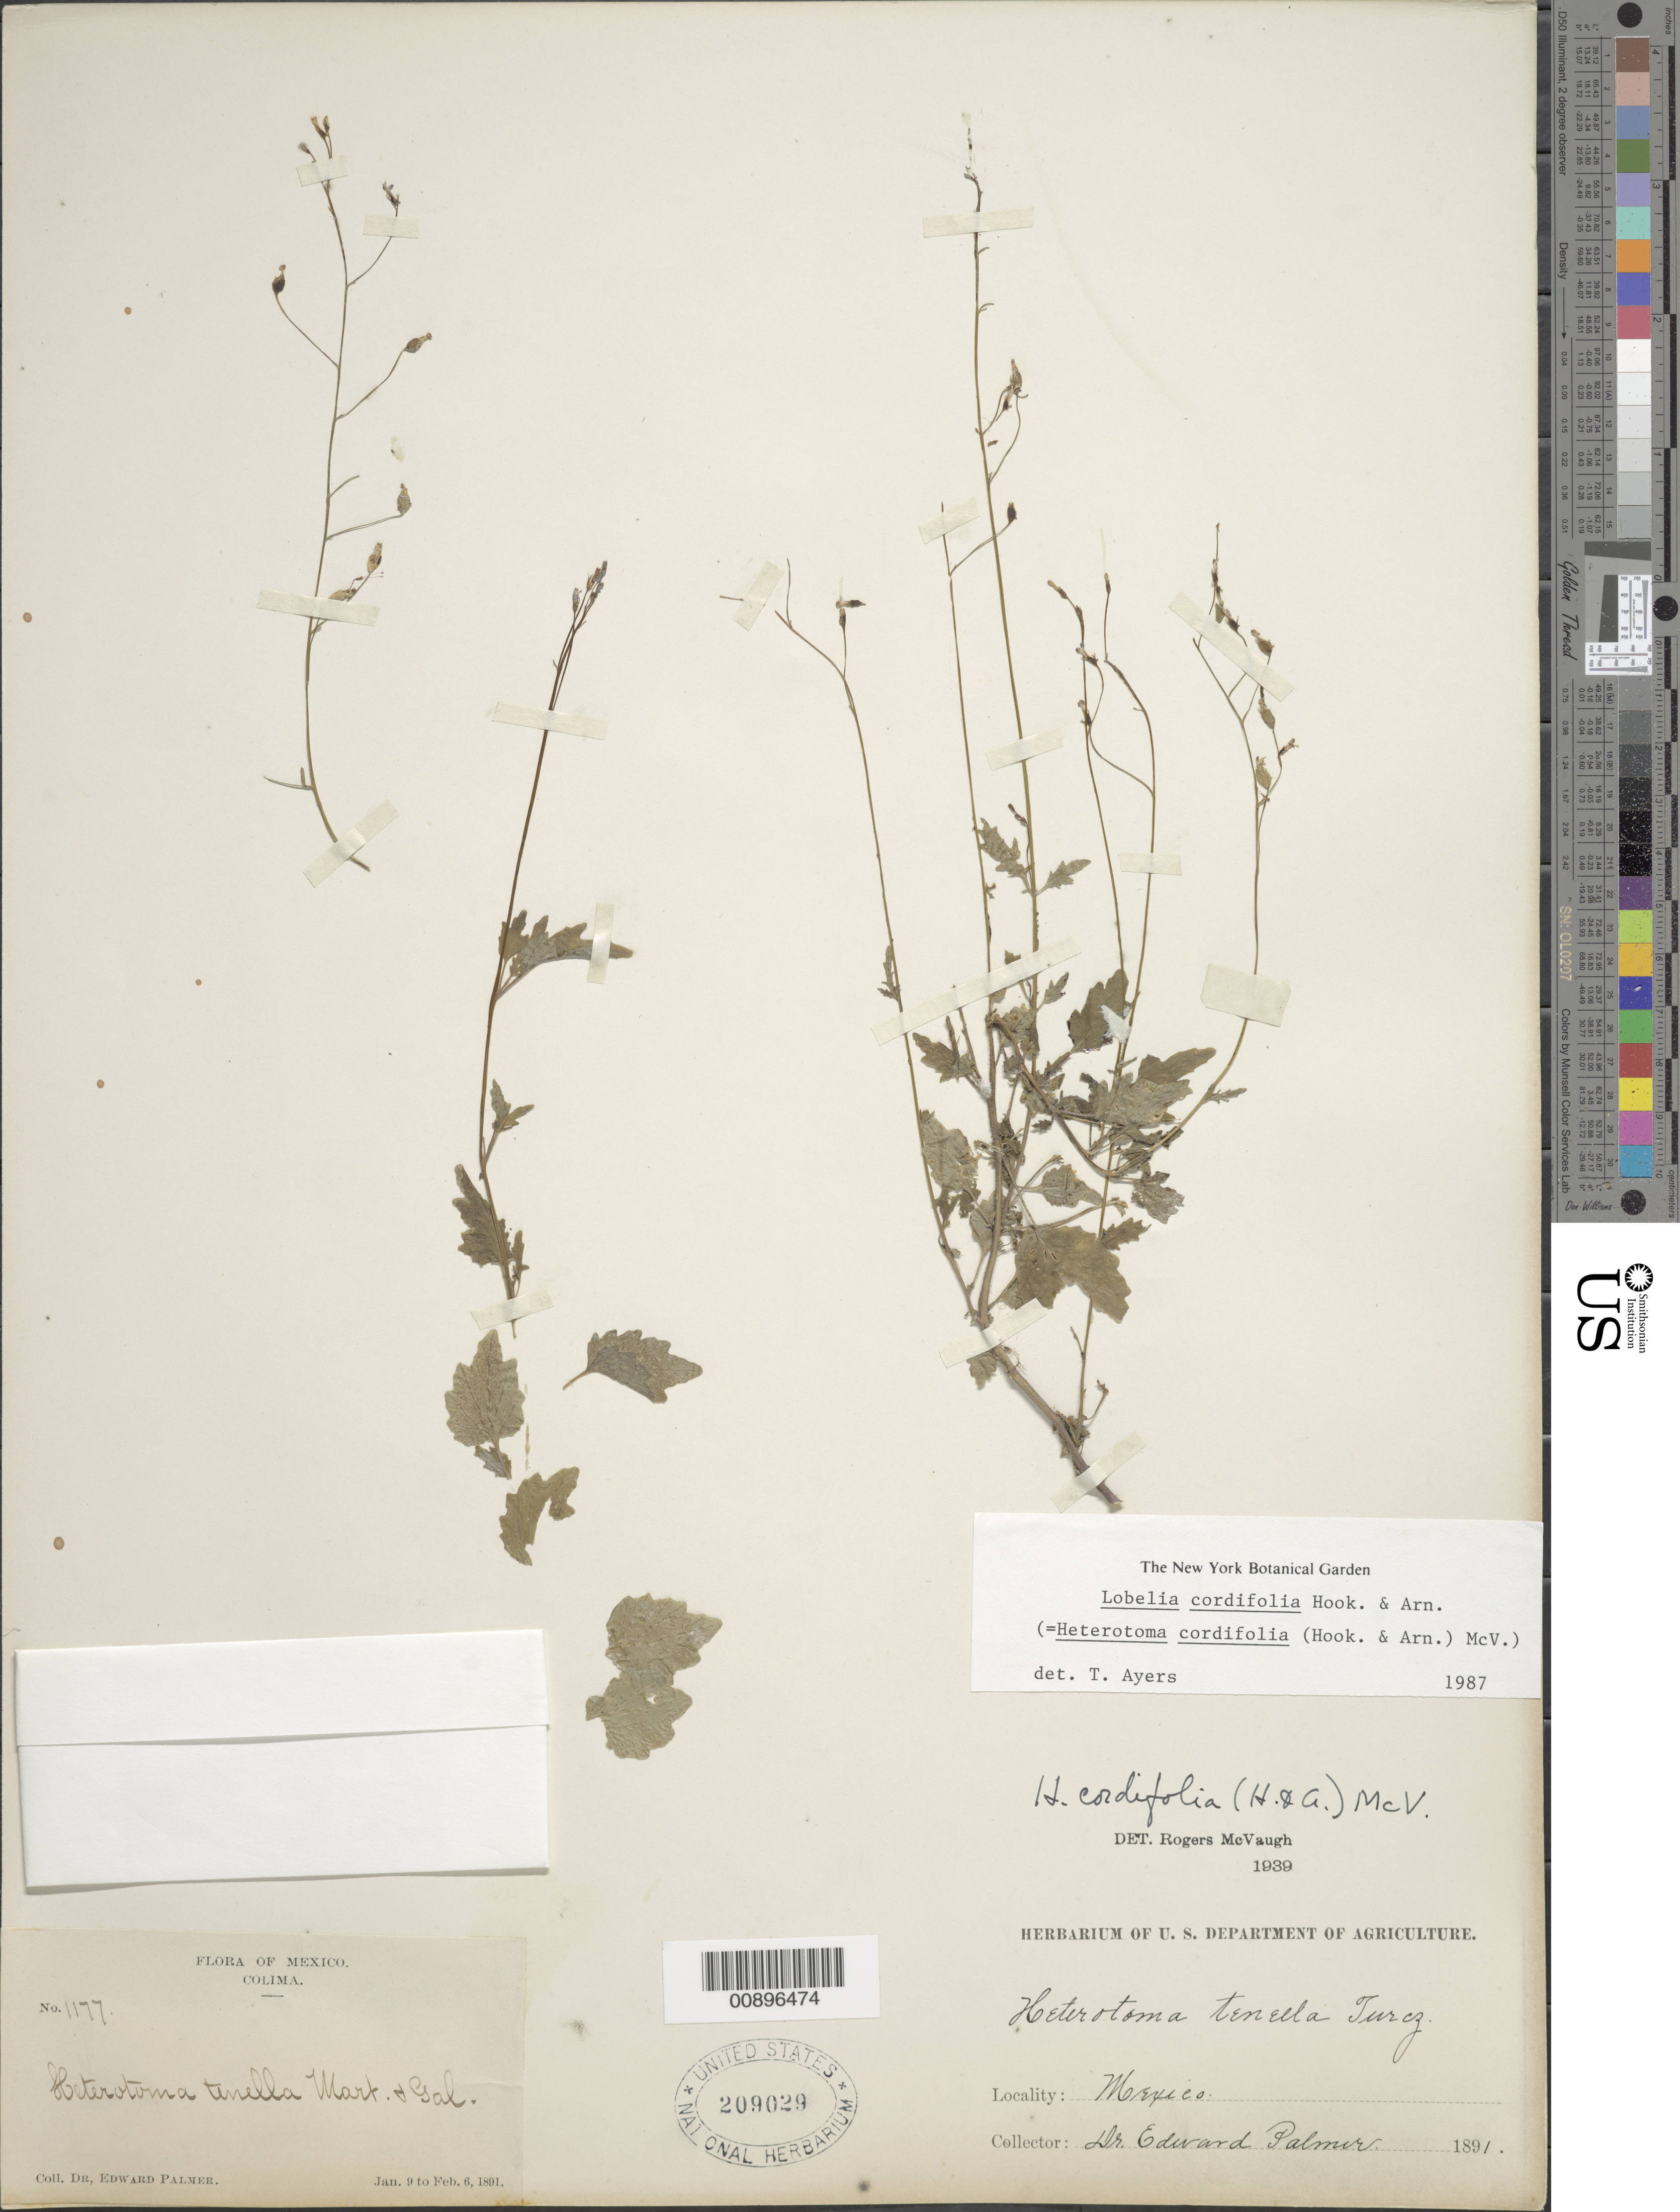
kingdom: Plantae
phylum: Tracheophyta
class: Magnoliopsida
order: Asterales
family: Campanulaceae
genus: Lobelia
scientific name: Lobelia cordifolia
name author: Hook. & Arn.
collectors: E. Palmer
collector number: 1177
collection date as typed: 09 Jan 1891 to 06 Feb 1891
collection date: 1891-01-09/1891-02-06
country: Mexico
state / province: Colima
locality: Colima.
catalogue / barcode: US 209029